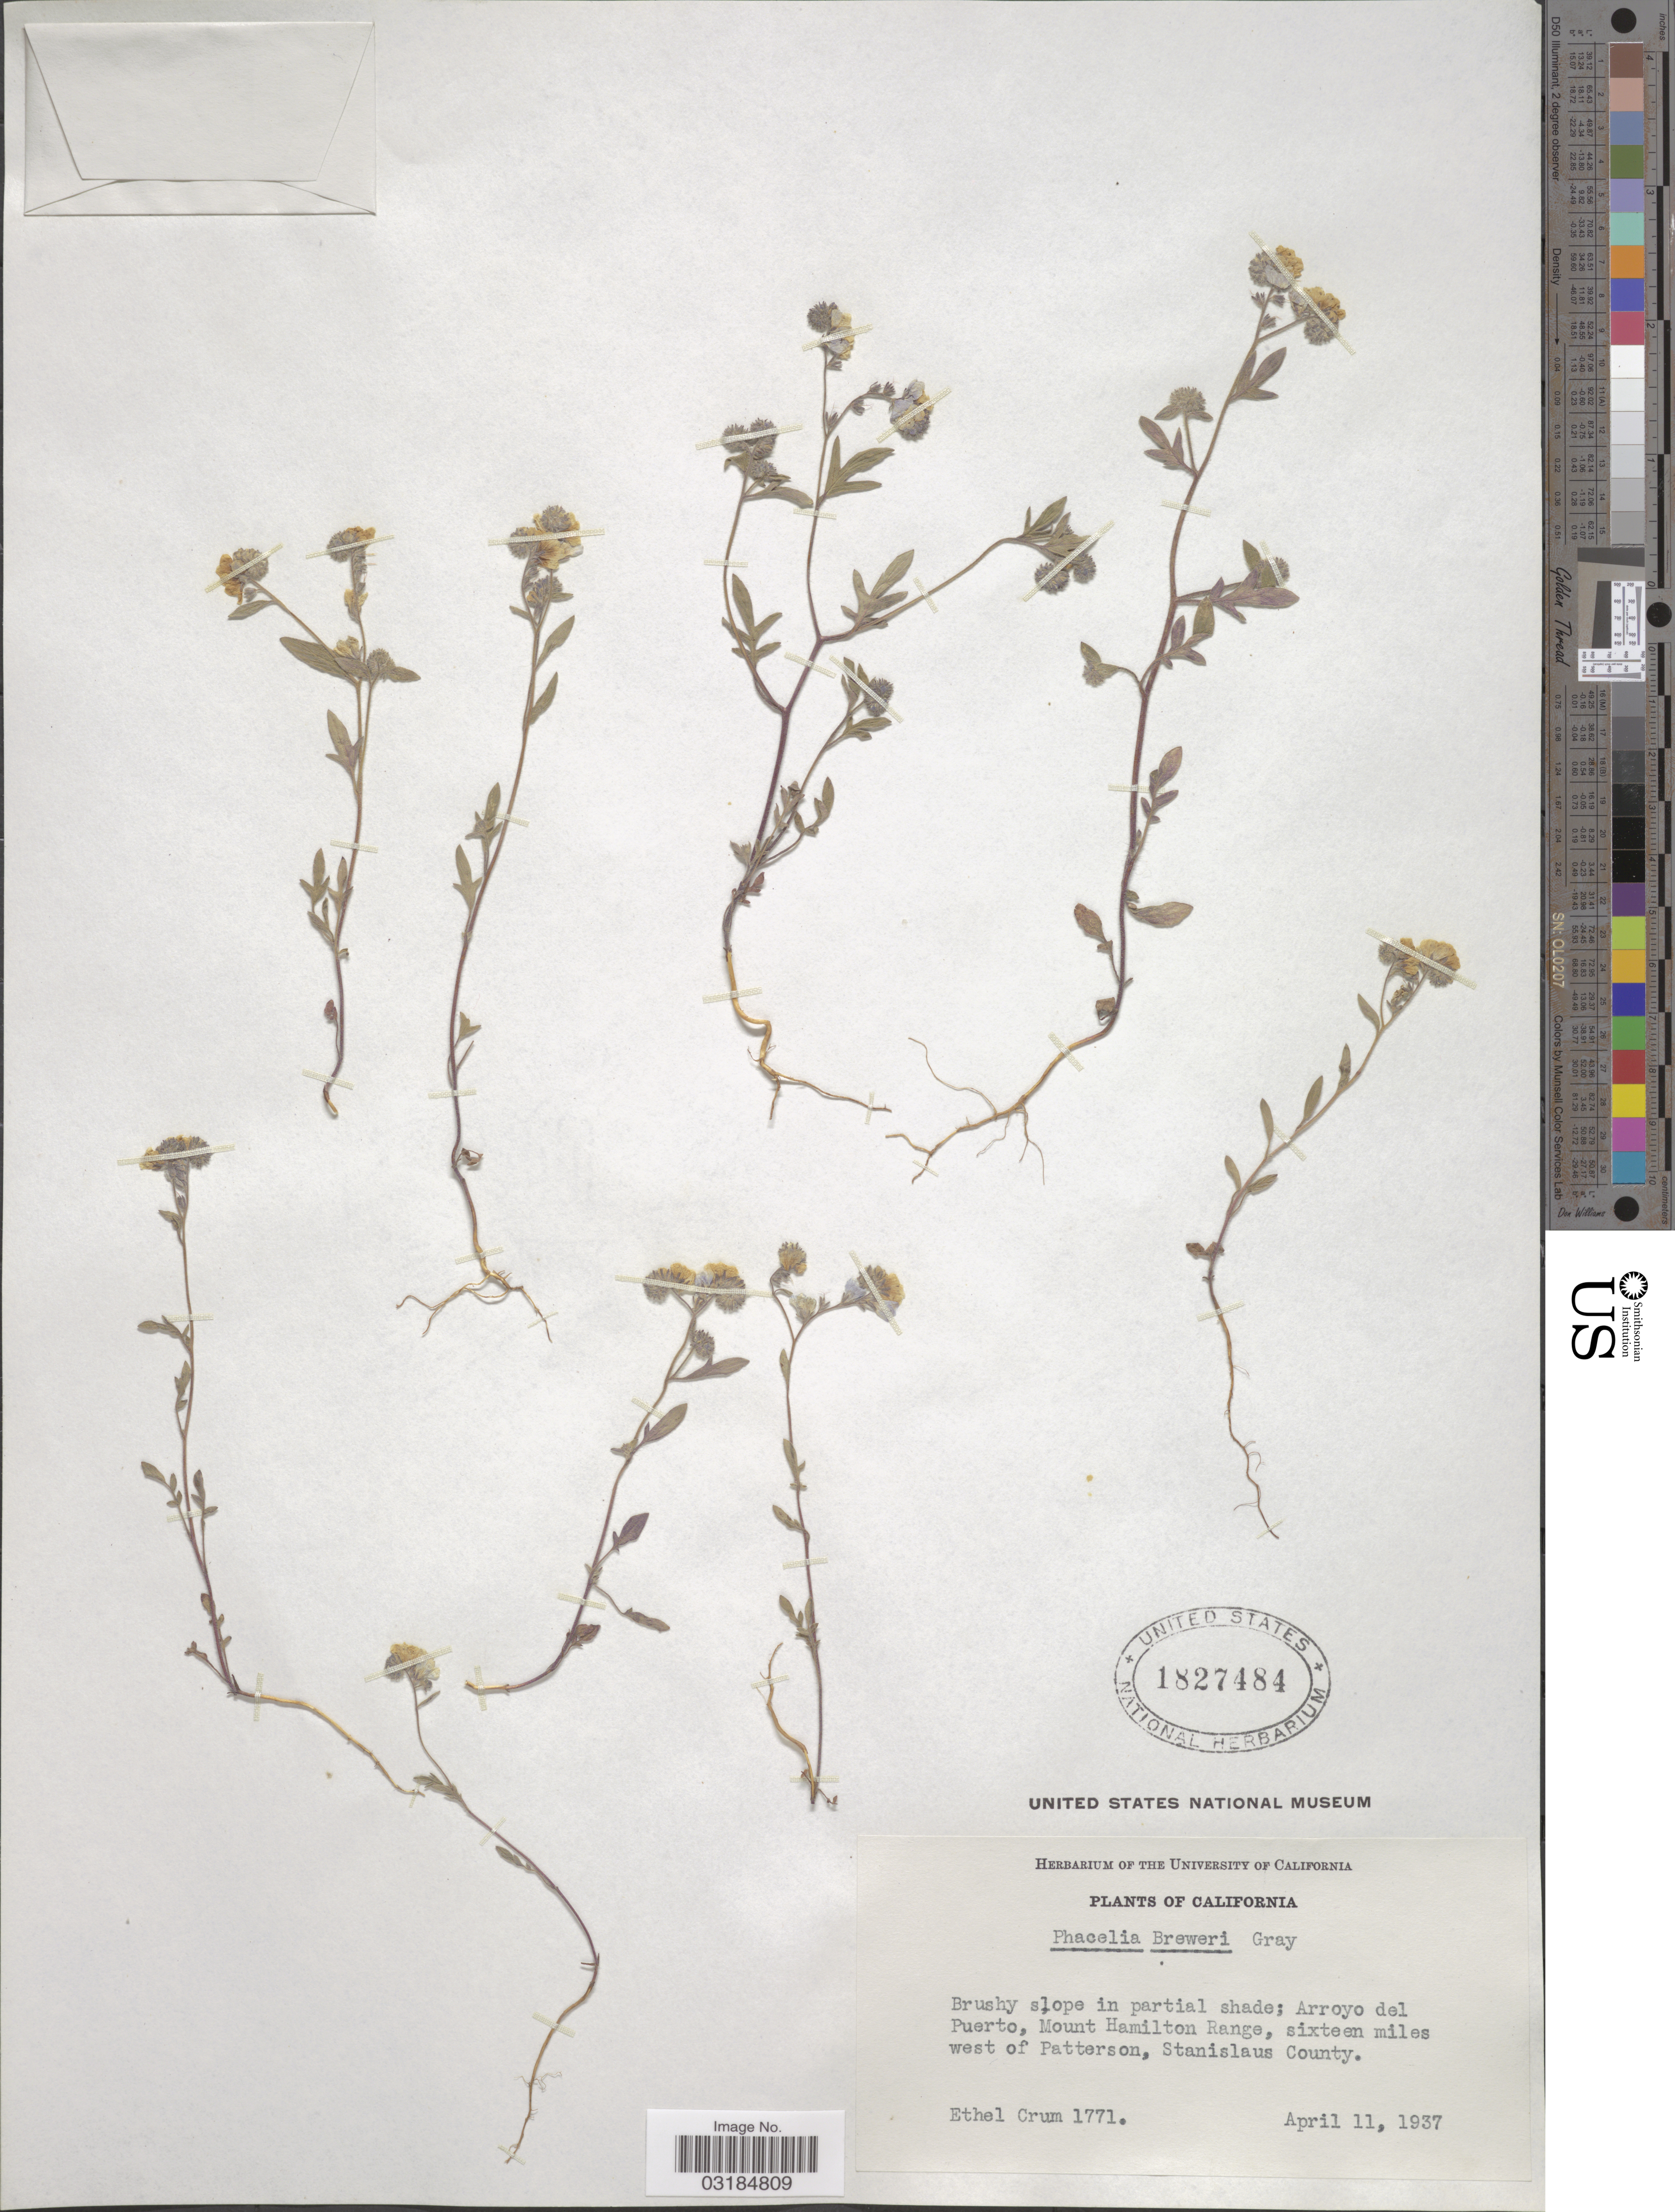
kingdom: Plantae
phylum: Tracheophyta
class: Magnoliopsida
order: Boraginales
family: Hydrophyllaceae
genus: Phacelia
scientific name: Phacelia breweri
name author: A. Gray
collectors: E. K. Crum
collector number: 1771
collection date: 1937-04-11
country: United States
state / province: California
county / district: Stanislaus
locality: Arroyo del Puerto, Mount Hamilton Range, sixteen miles west of Patterson, Stanislaus County.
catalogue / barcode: US 1827484